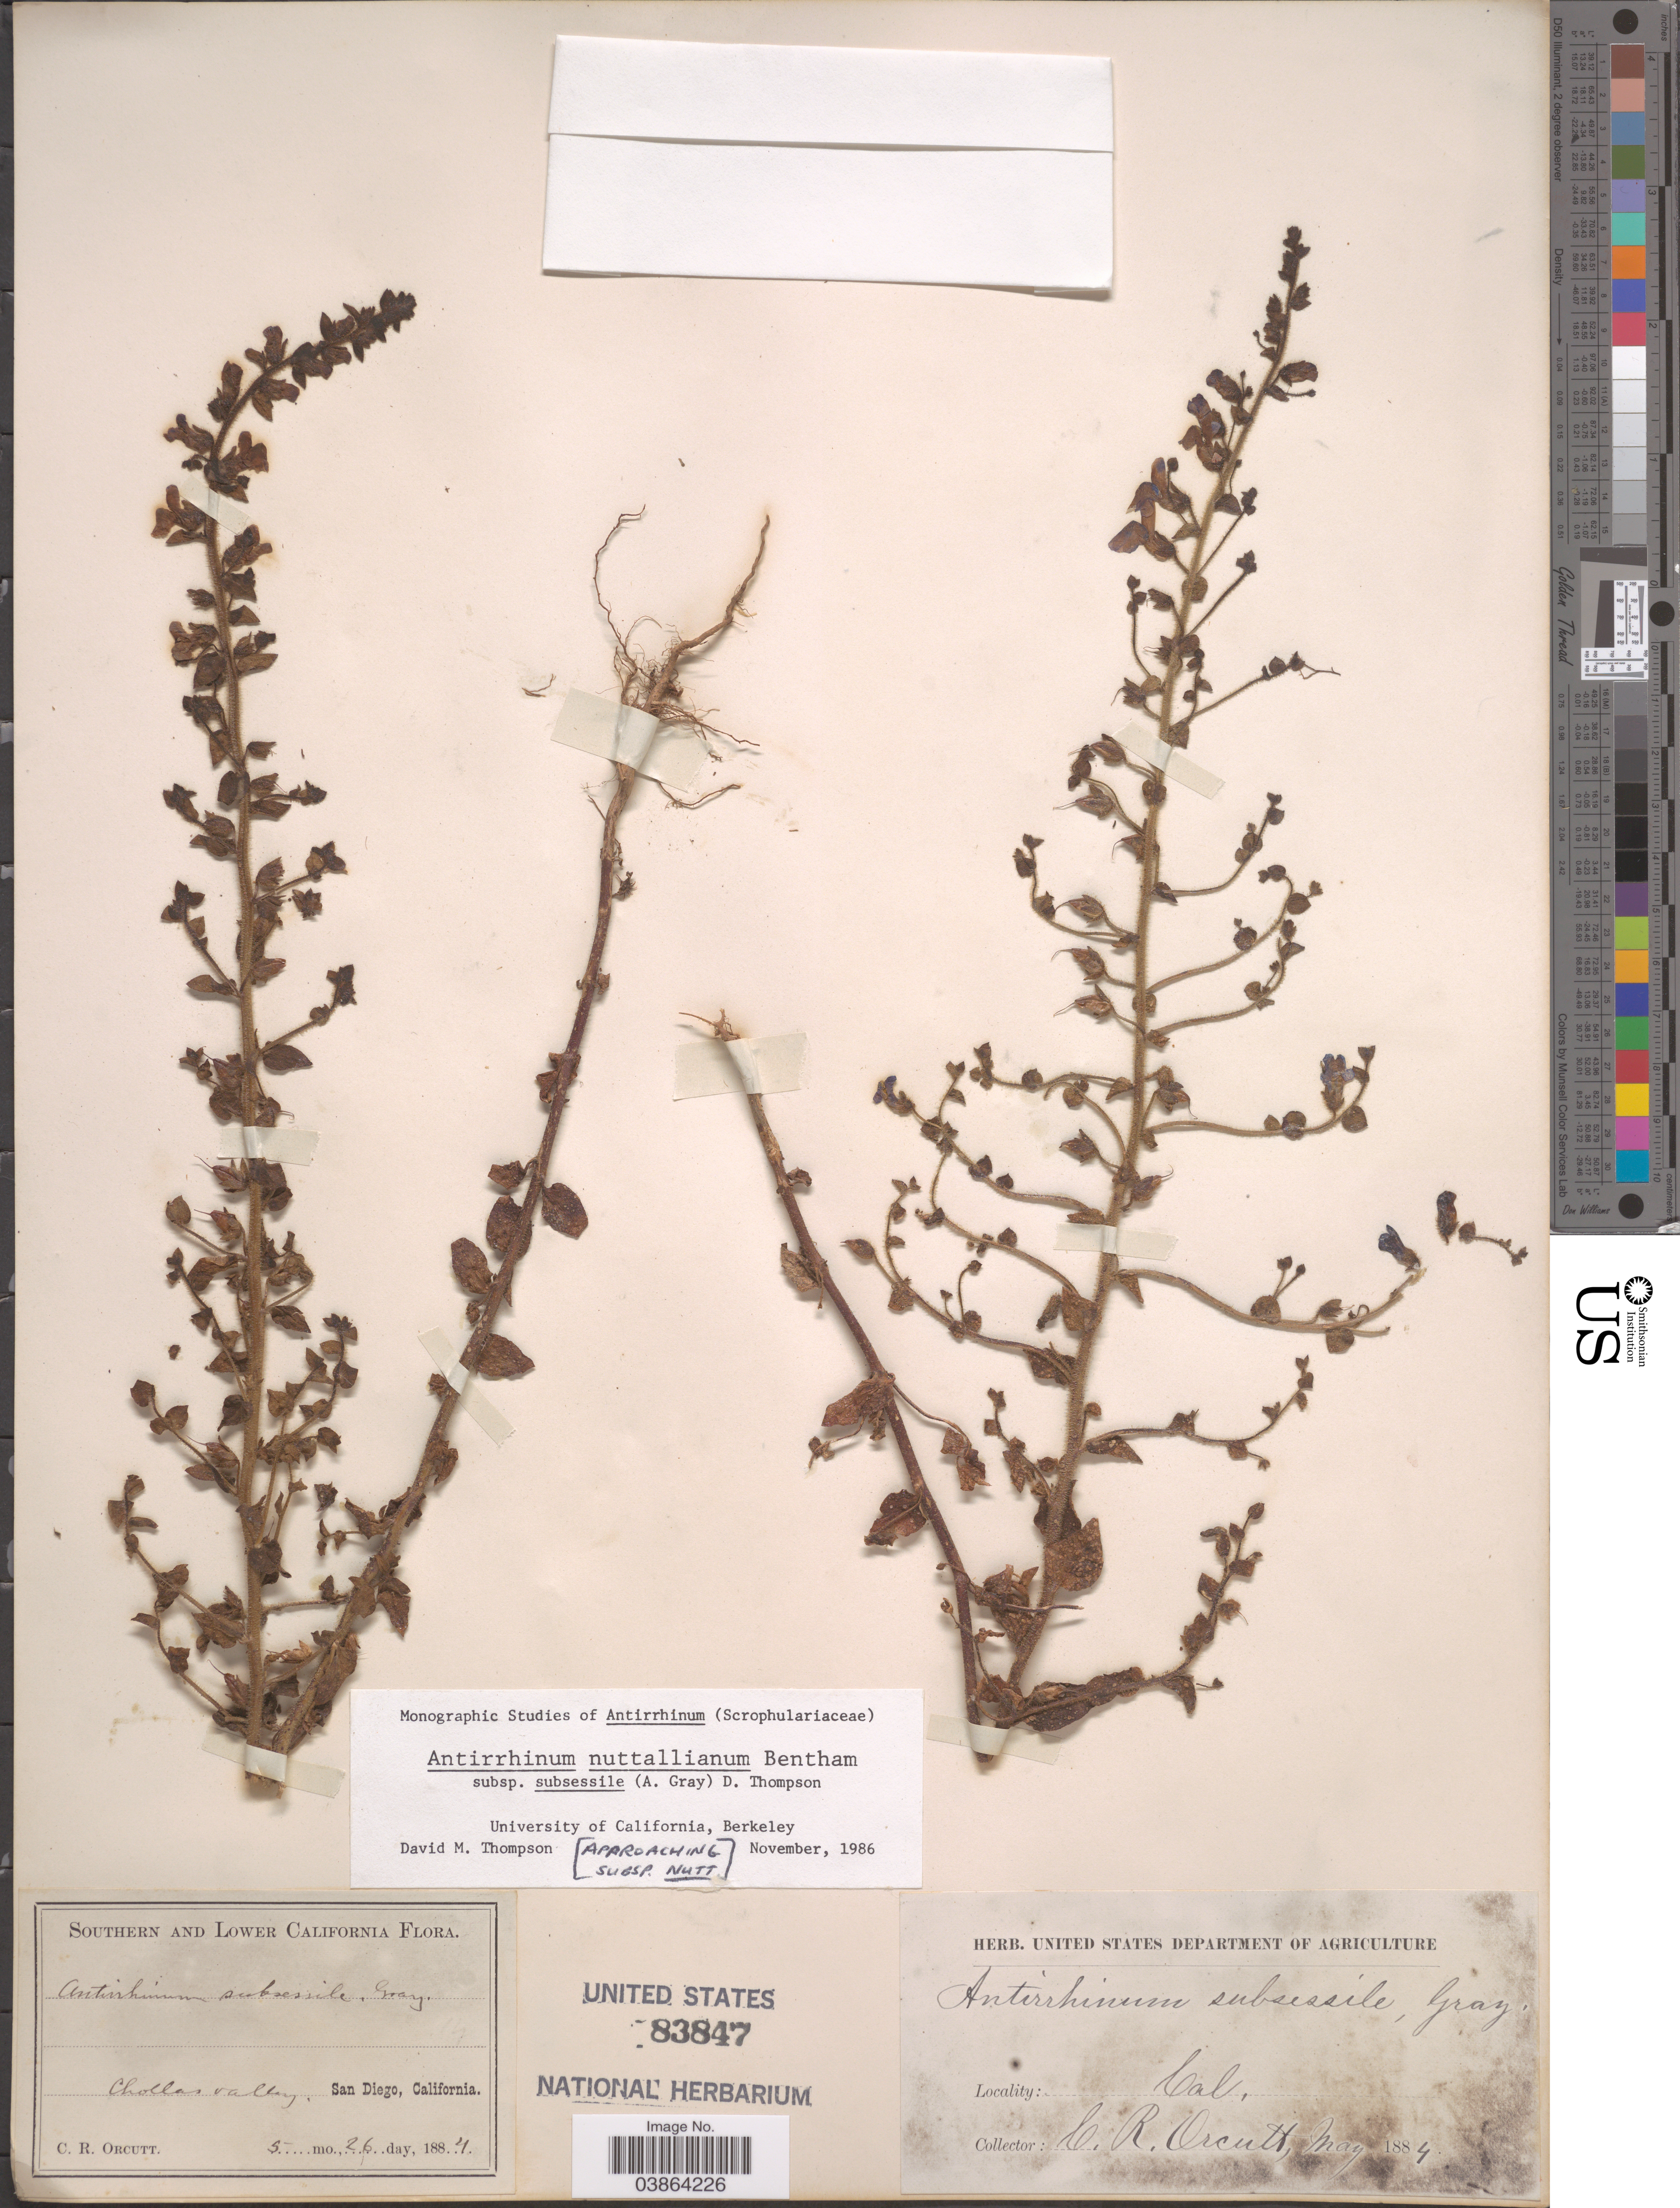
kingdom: Plantae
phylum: Tracheophyta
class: Magnoliopsida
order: Lamiales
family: Plantaginaceae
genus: Sairocarpus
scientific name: Sairocarpus nuttallianus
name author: (Benth.) D.A. Sutton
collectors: C. R. Orcutt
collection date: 1884-05-26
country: United States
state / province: California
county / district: San Diego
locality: Southern and Lower California. Chollas valley, San Diego.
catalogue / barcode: US 83847